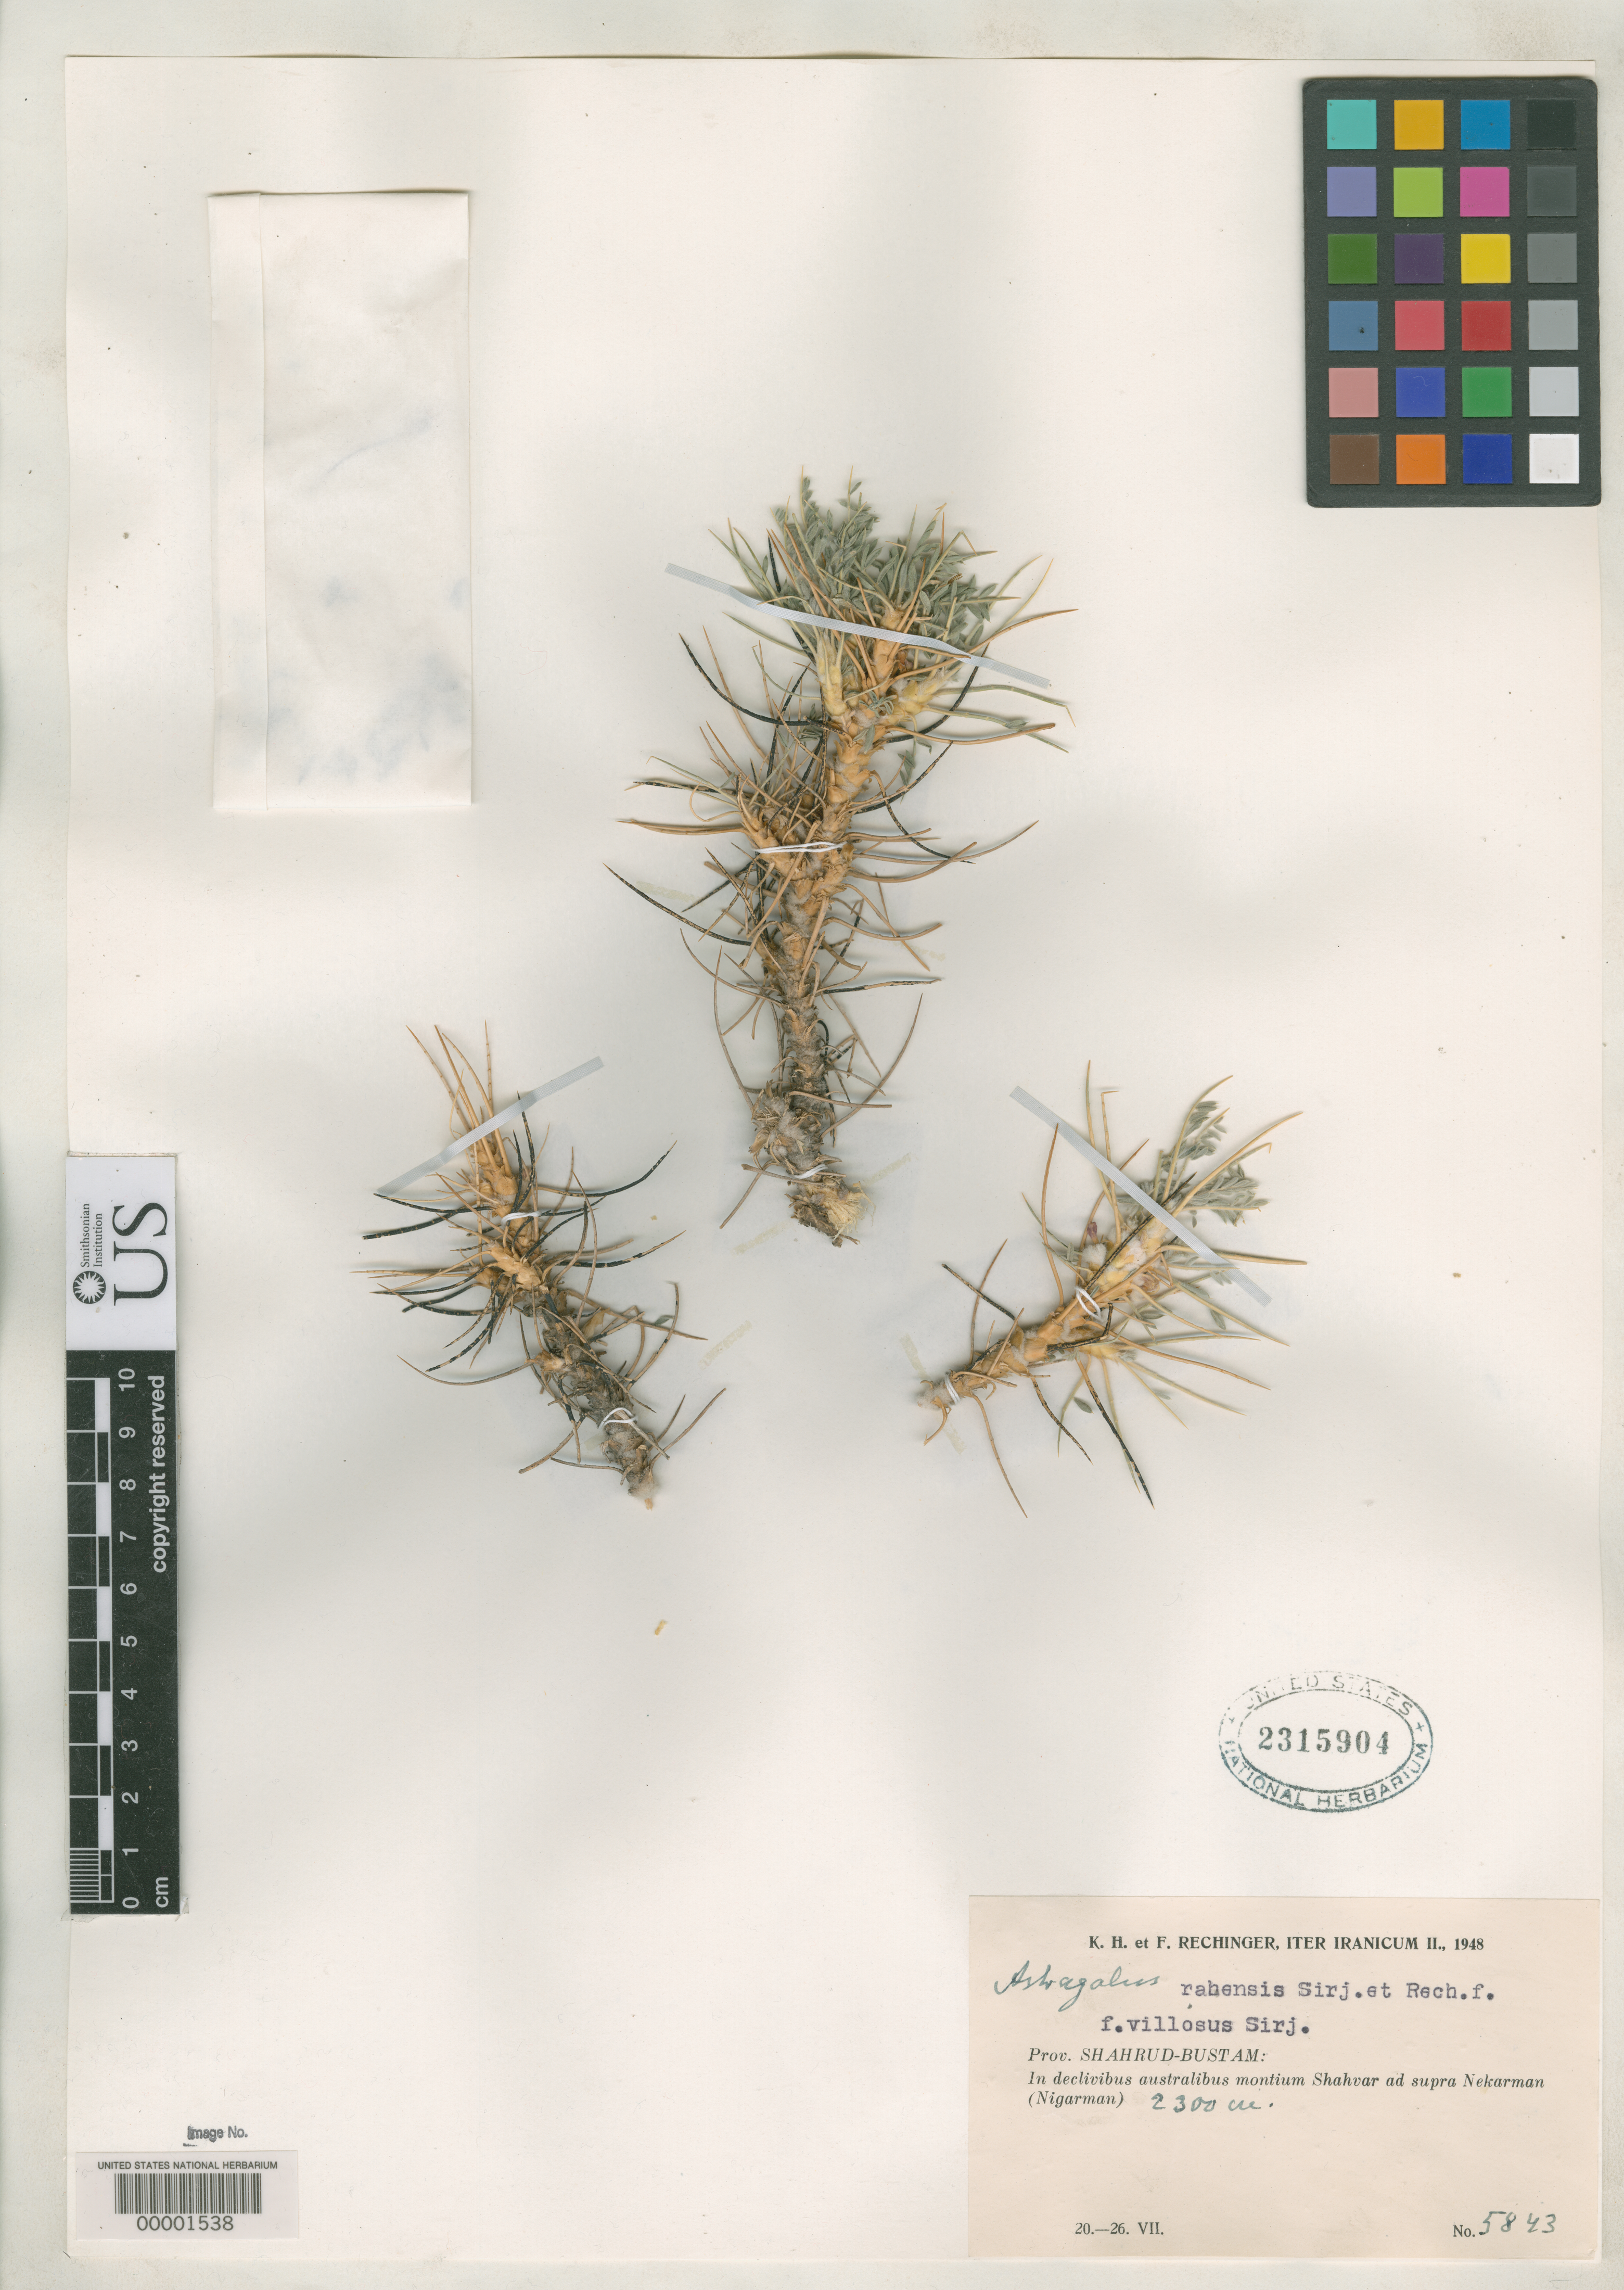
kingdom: Plantae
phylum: Tracheophyta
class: Magnoliopsida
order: Fabales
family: Fabaceae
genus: Astragalus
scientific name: Astragalus rahensis f. villosa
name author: Širj. & Rech. f.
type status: Isotype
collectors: K. H. Rechinger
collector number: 5843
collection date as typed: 20 Jul 1951 to 26 Jul 1951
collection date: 1951-07-20/1951-07-26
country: Iran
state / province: Semnan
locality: Shahvar (mountain), Nekarman (Nigerman), Shahrud-bustam.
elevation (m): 2300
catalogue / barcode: US 2315904